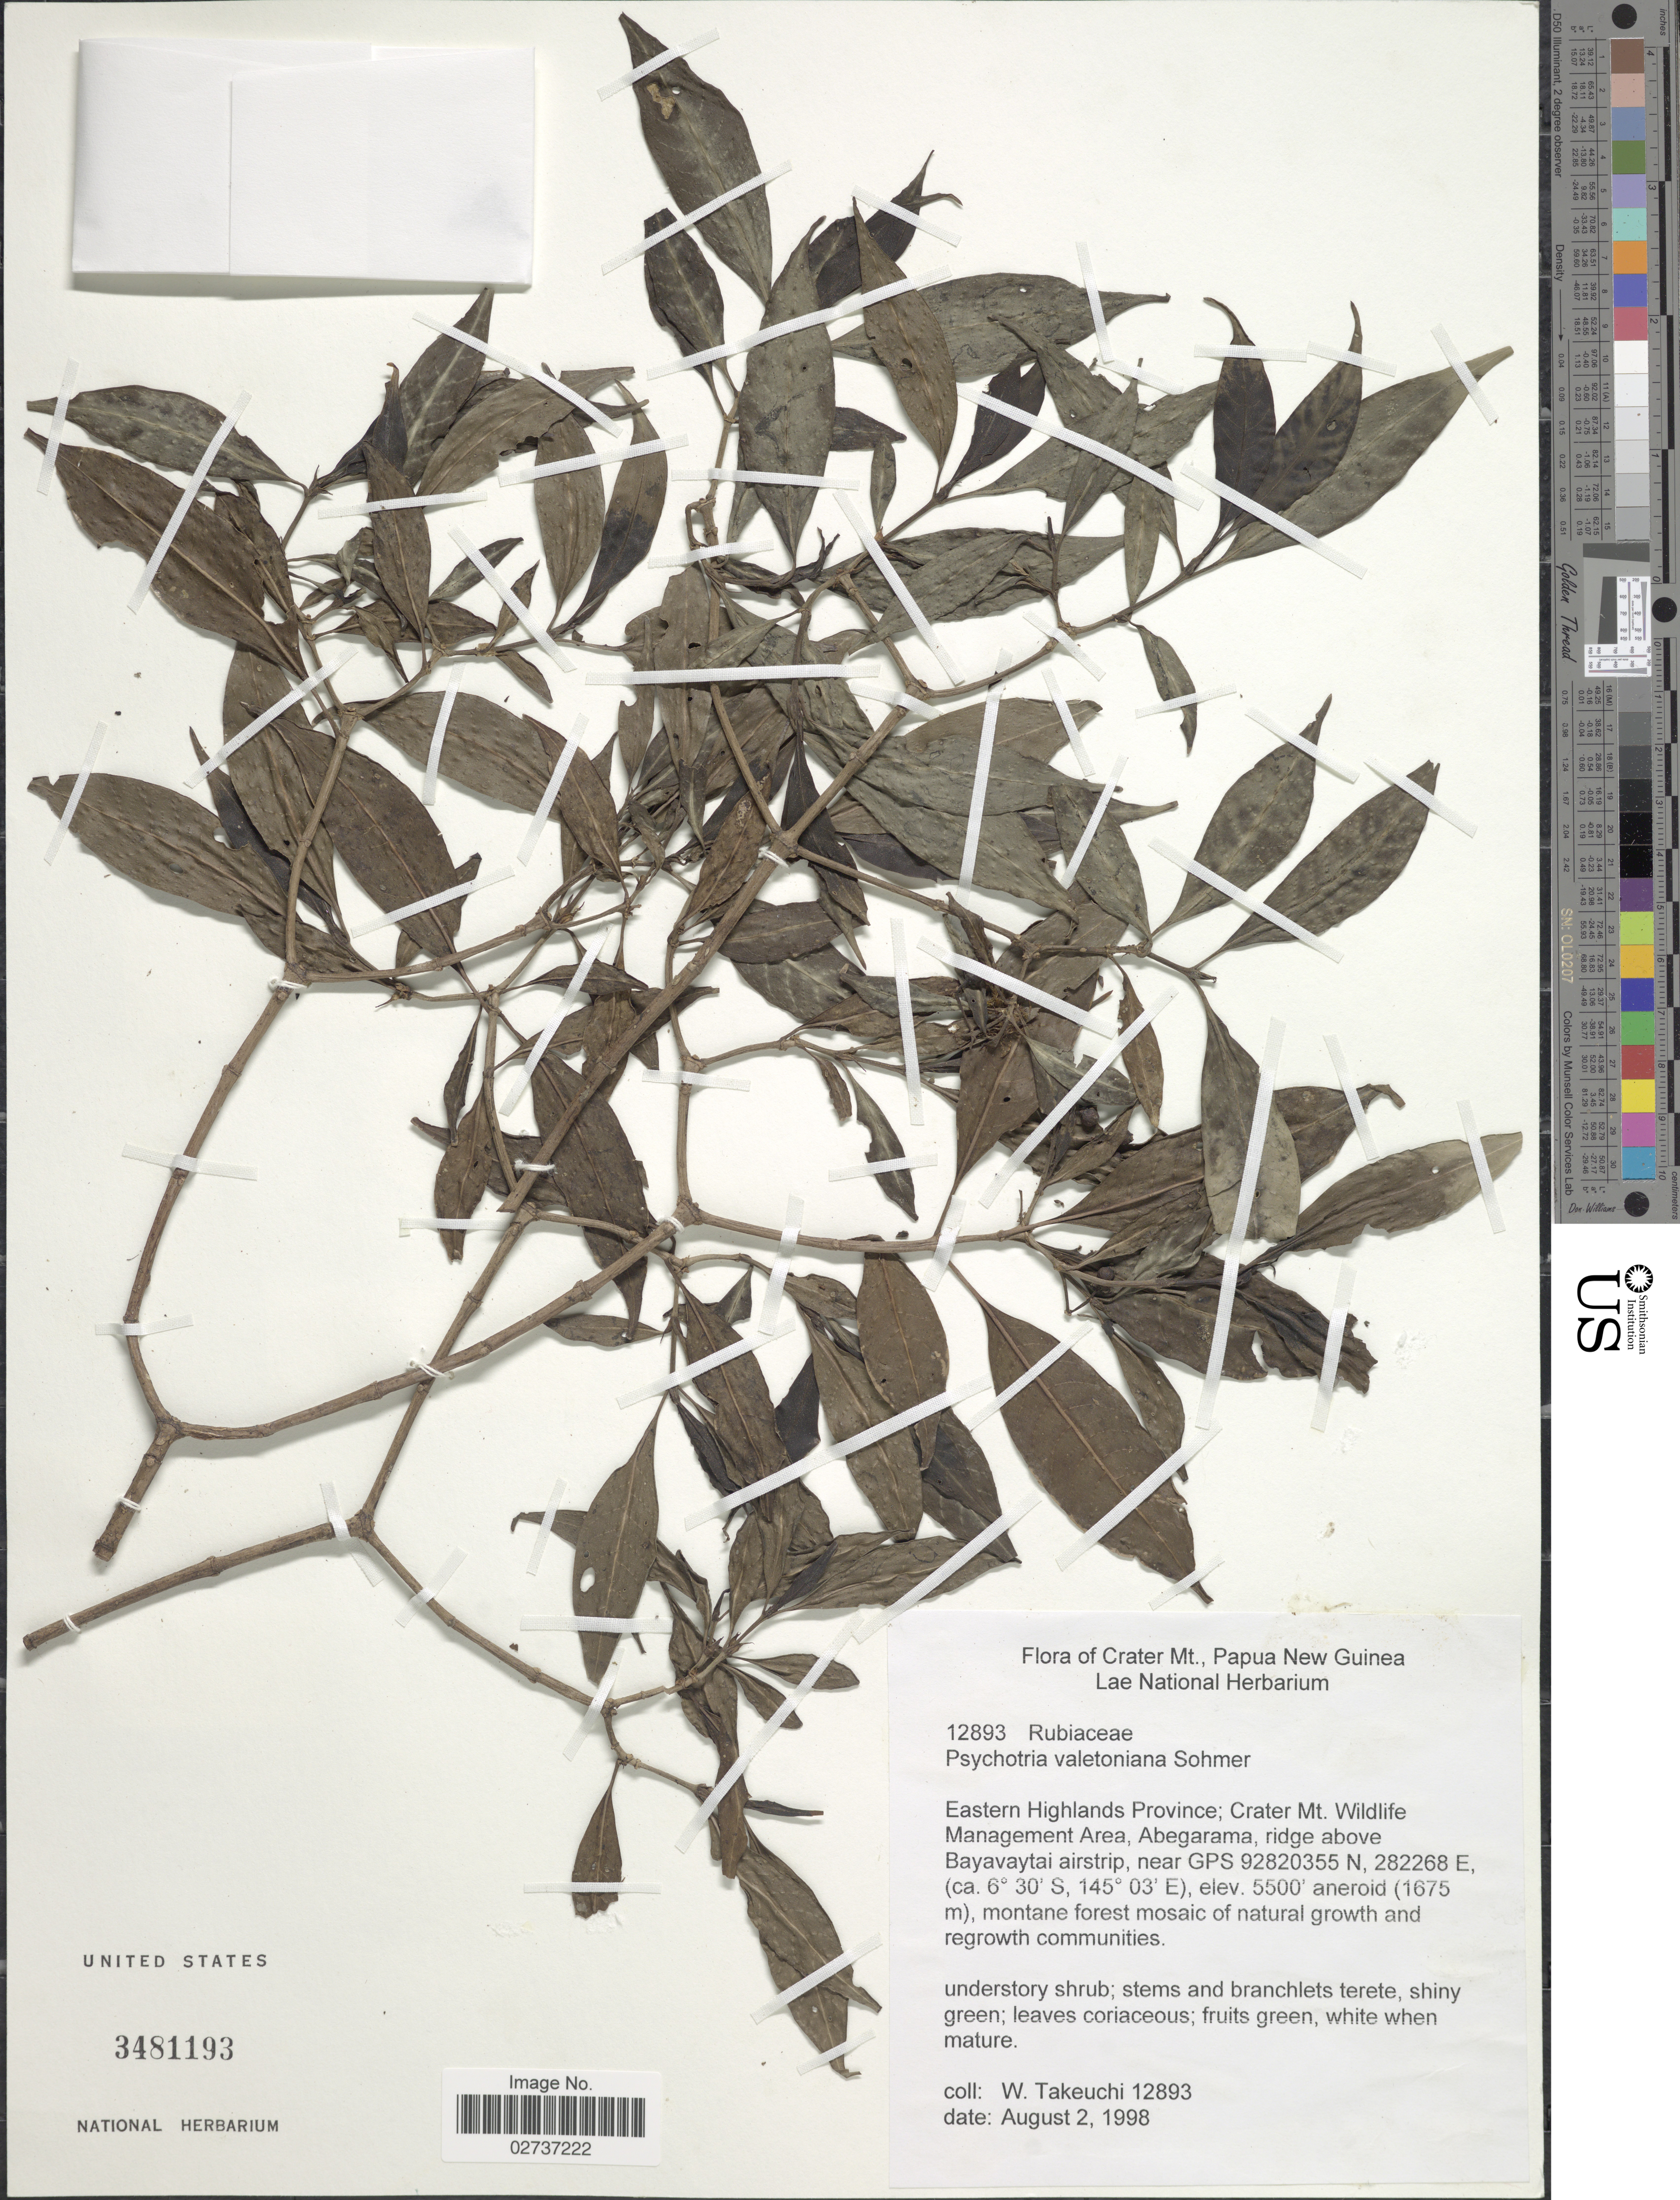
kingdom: Plantae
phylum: Tracheophyta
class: Magnoliopsida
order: Gentianales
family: Rubiaceae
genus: Psychotria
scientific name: Psychotria valetoniana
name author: Sohmer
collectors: W. Takeuchi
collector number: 12893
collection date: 1998-08-02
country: Papua New Guinea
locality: Crater Mt., Eastern Highlands Province; Crater Mt. Wildlife Management Area, Abegarama, ridge above Bayavaytai airstrip, near GPS 92820355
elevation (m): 1676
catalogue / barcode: US 3481193